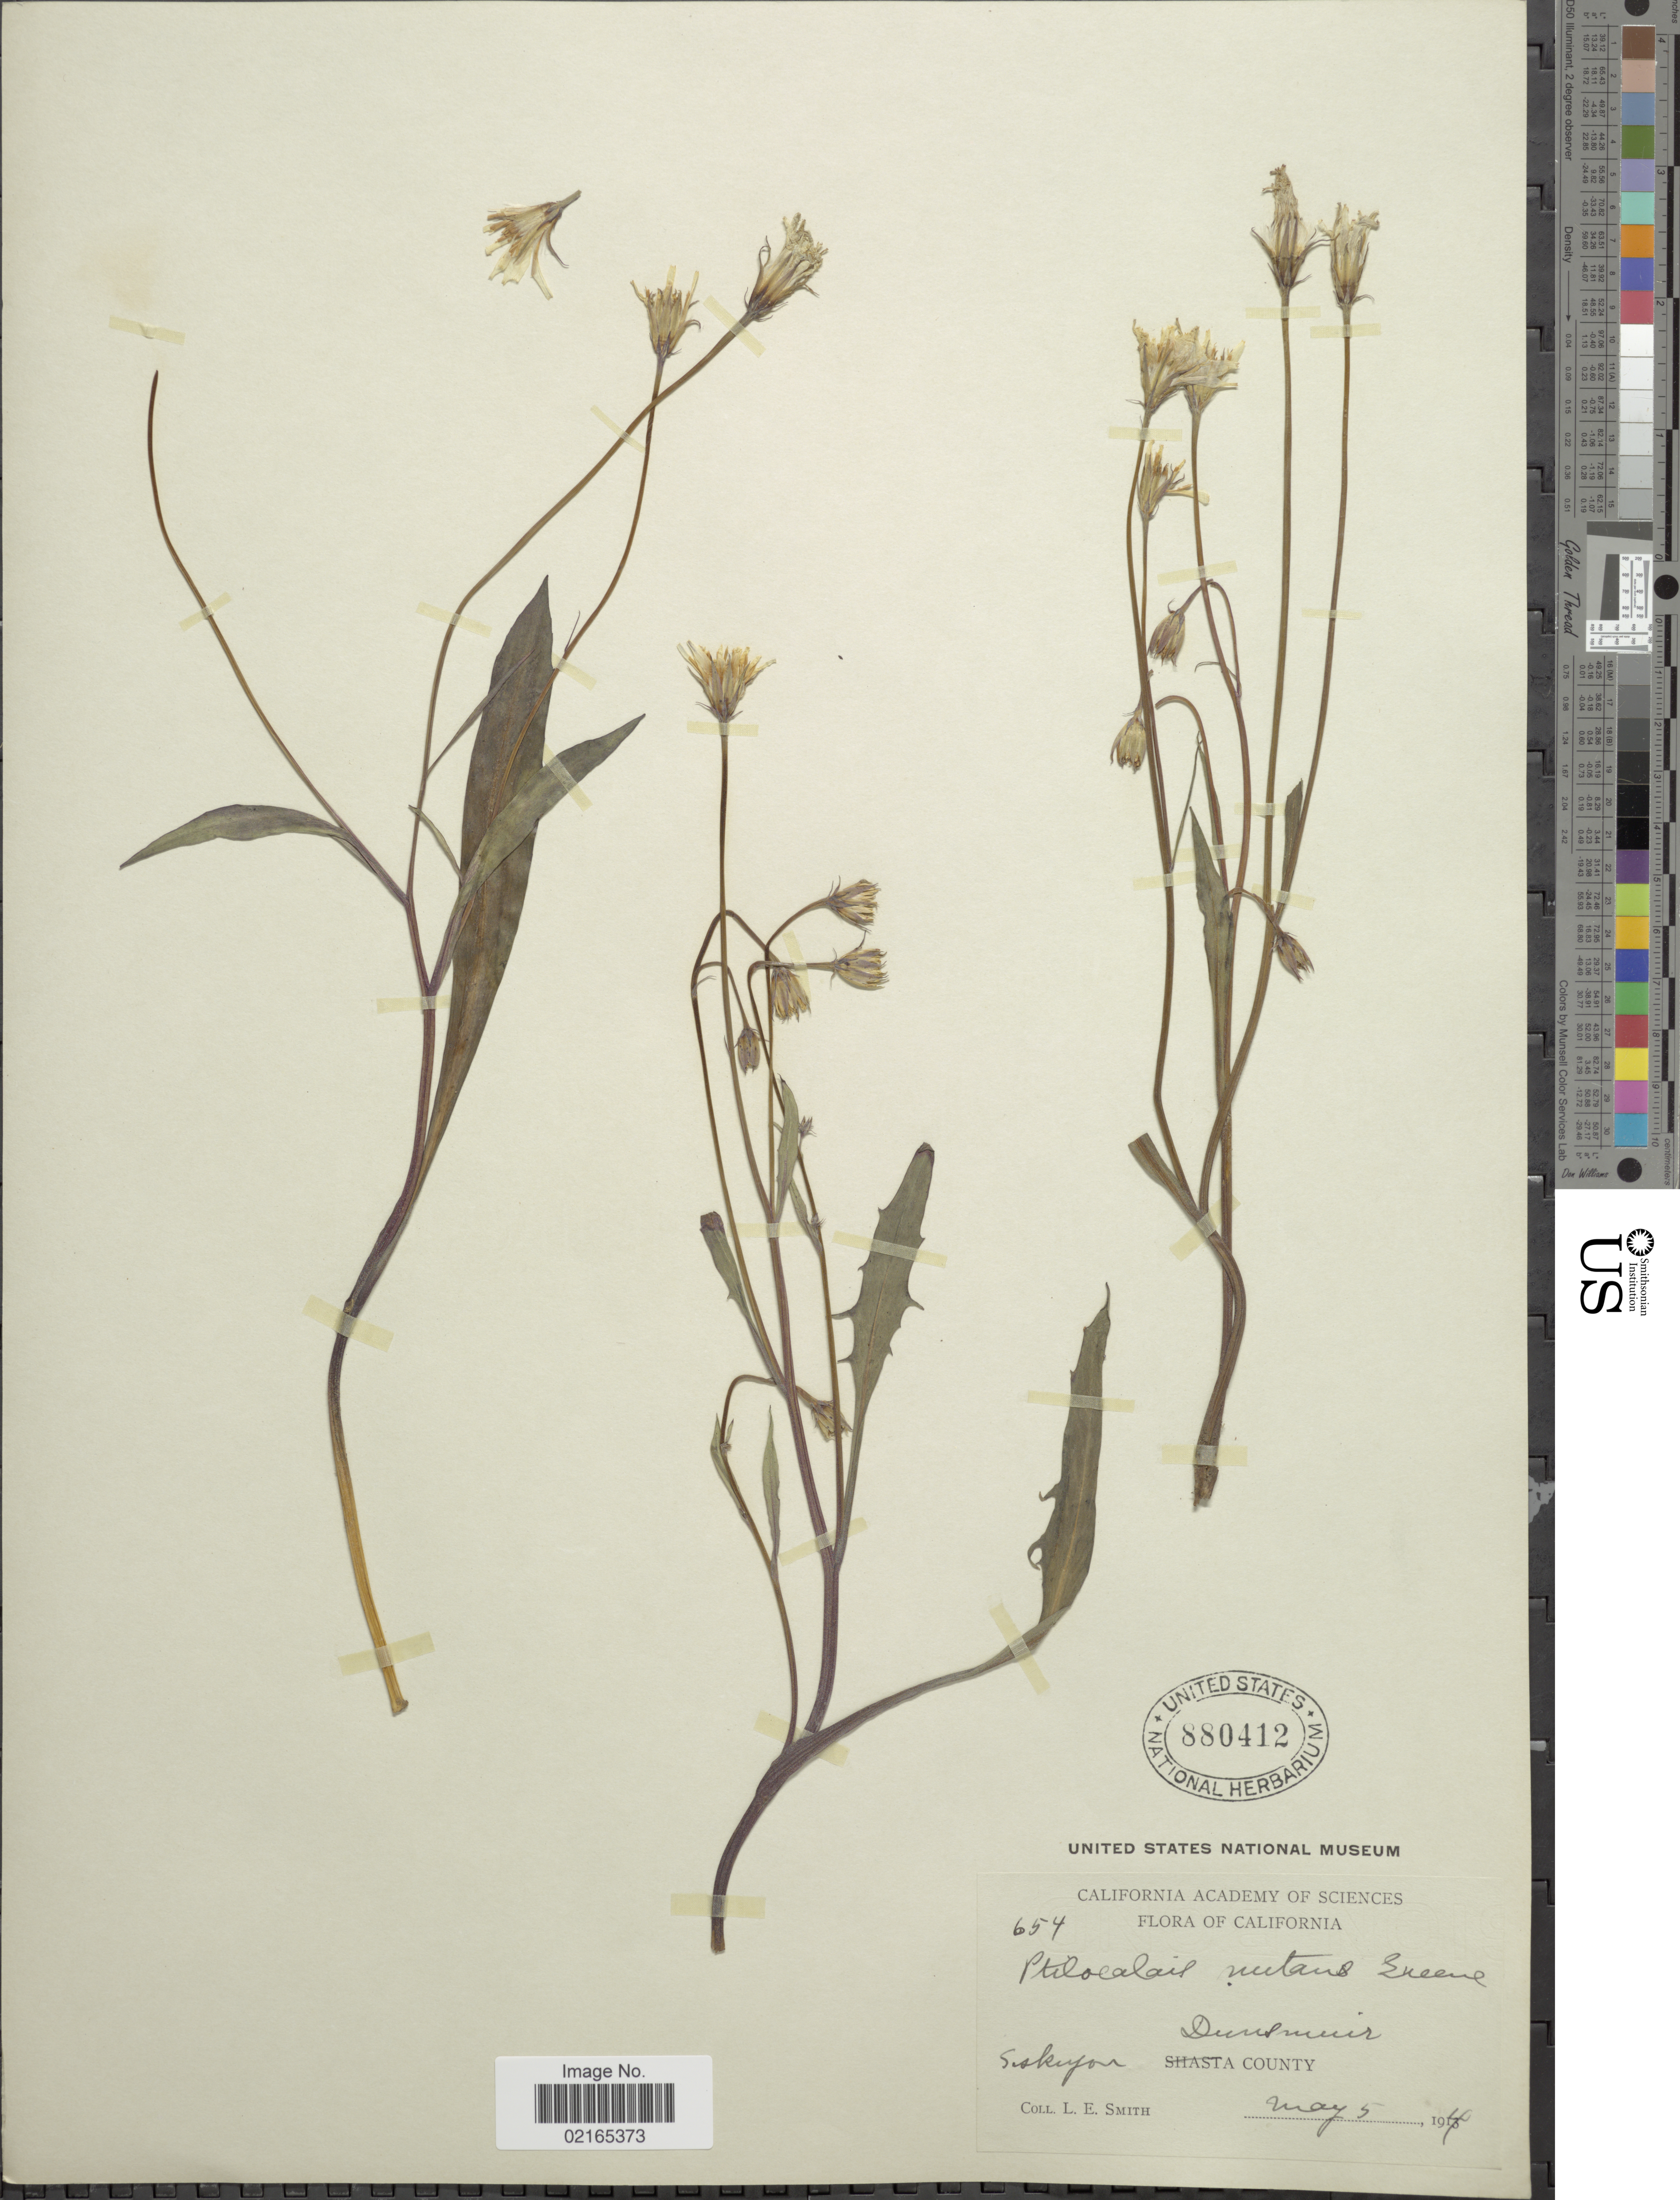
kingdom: Plantae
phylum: Tracheophyta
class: Magnoliopsida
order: Asterales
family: Asteraceae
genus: Microseris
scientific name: Microseris nutans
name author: (Hook.) Sch. Bip.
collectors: L. E. Smith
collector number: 654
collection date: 1914-05-05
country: United States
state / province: California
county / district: Siskiyou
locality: Siskuyou, Dunsmuir County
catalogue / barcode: US 880412